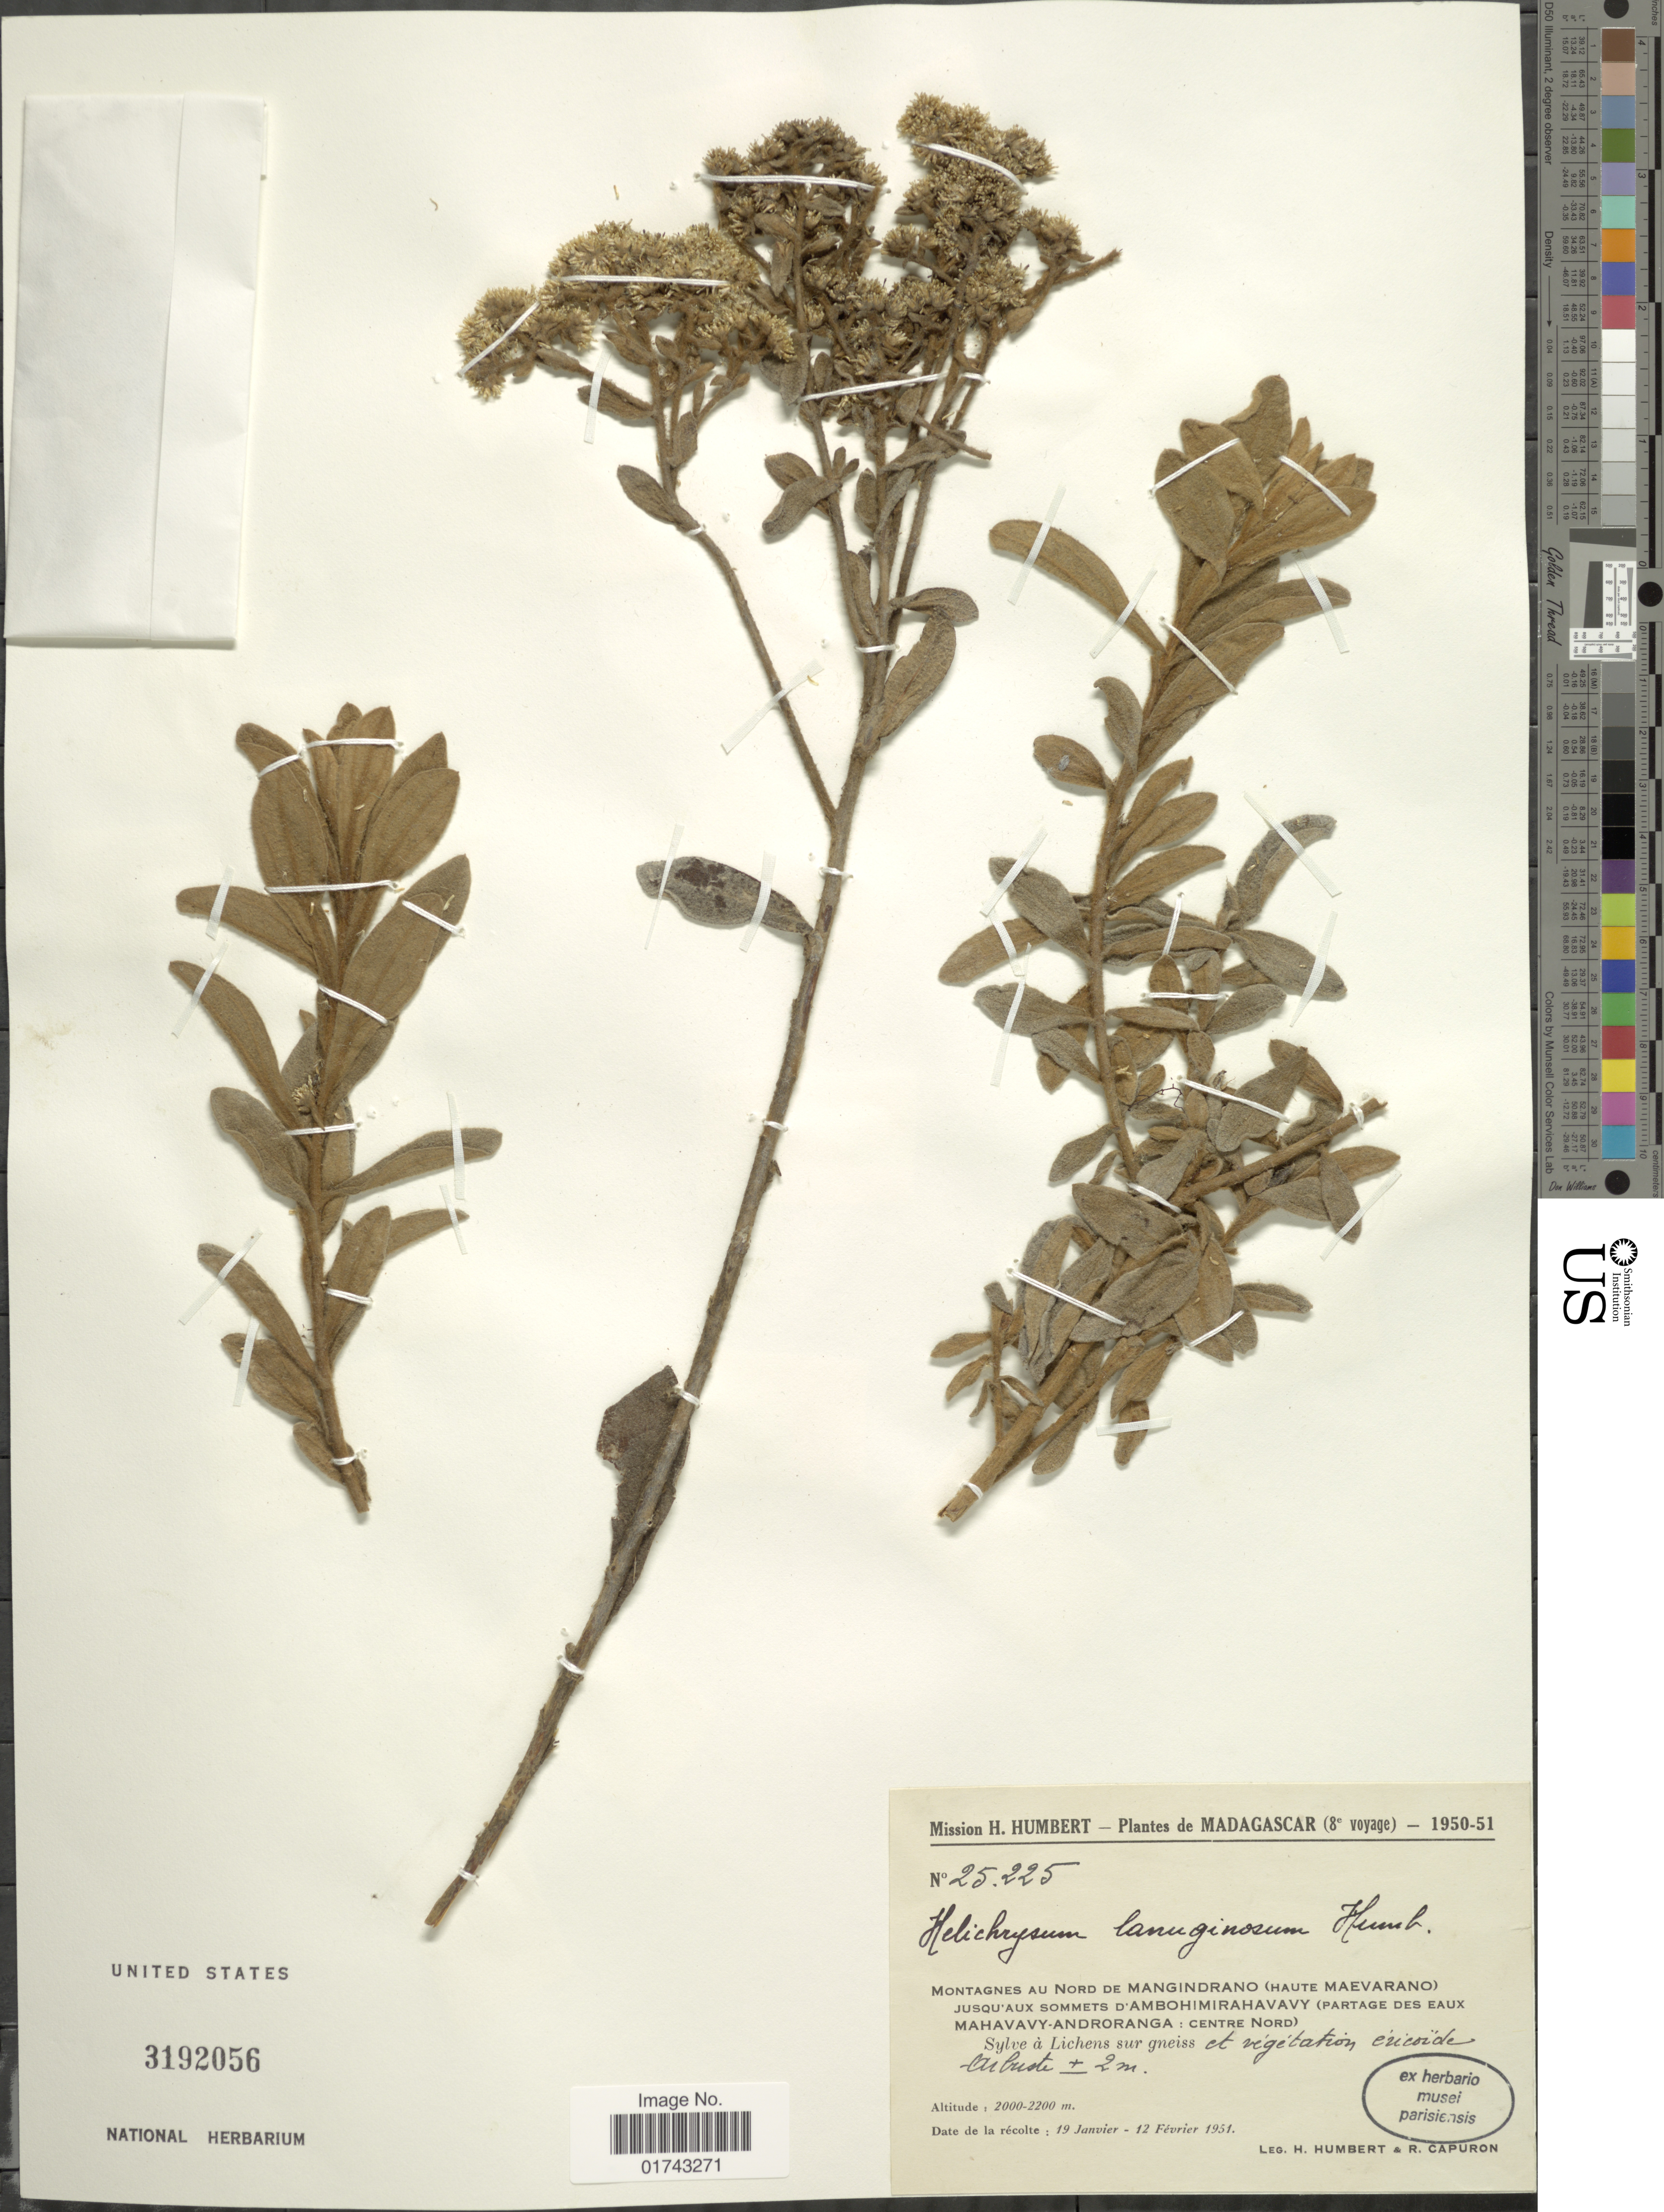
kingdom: Plantae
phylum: Tracheophyta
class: Magnoliopsida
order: Asterales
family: Asteraceae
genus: Helichrysum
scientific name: Helichrysum lanuginosum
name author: Humbert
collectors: H. Humbert & R. Capuron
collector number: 25225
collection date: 1951-01-19/1951-02-12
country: Madagascar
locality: Montagnes au Nord de Mangindrano (Haute Maevarano) Jusq' Aux sommets d'Ambohimirahavavy (Partage des aux Mahavavy-Androranga : centre Nord)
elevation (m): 2000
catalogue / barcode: US 3192056